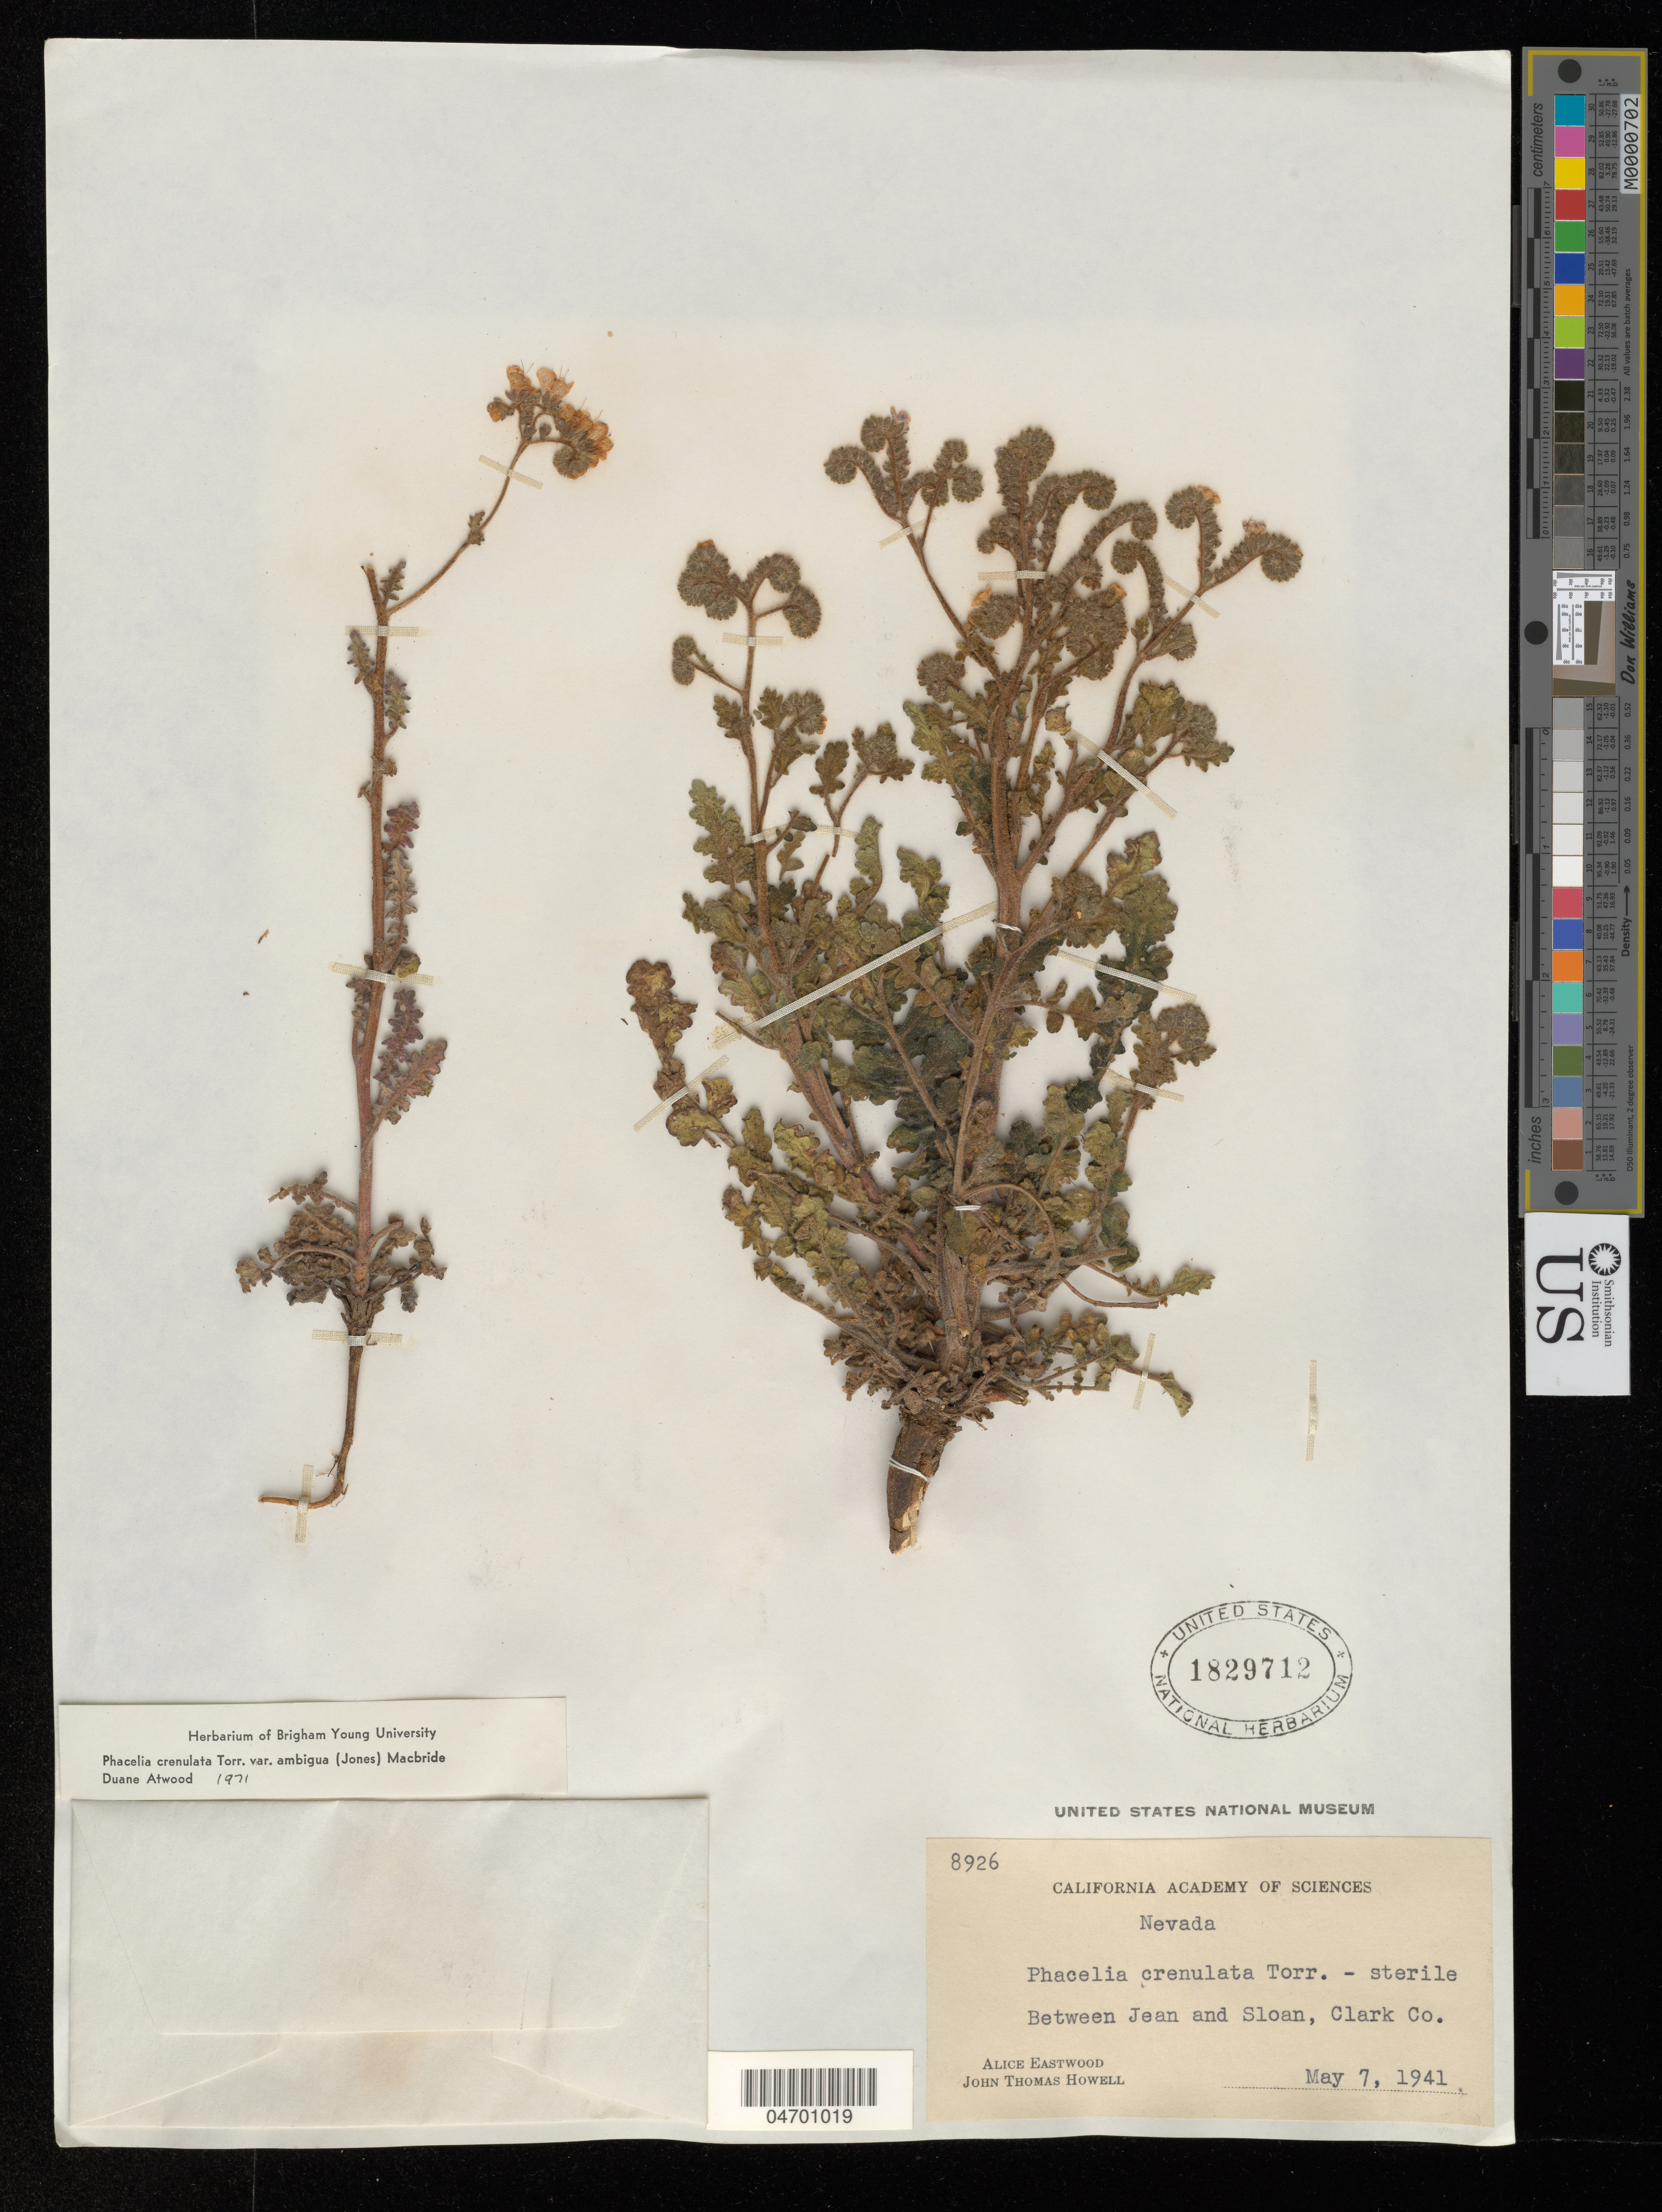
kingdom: Plantae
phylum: Tracheophyta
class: Magnoliopsida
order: Boraginales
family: Hydrophyllaceae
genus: Phacelia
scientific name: Phacelia crenulata var. ambigua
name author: (M.E. Jones) J.F. Macbr.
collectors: A. Eastwood & J. T. Howell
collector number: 8926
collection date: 1941-05-07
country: United States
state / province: Nevada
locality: Between Jean and Sloan, Clark Co.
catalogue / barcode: US 1829712